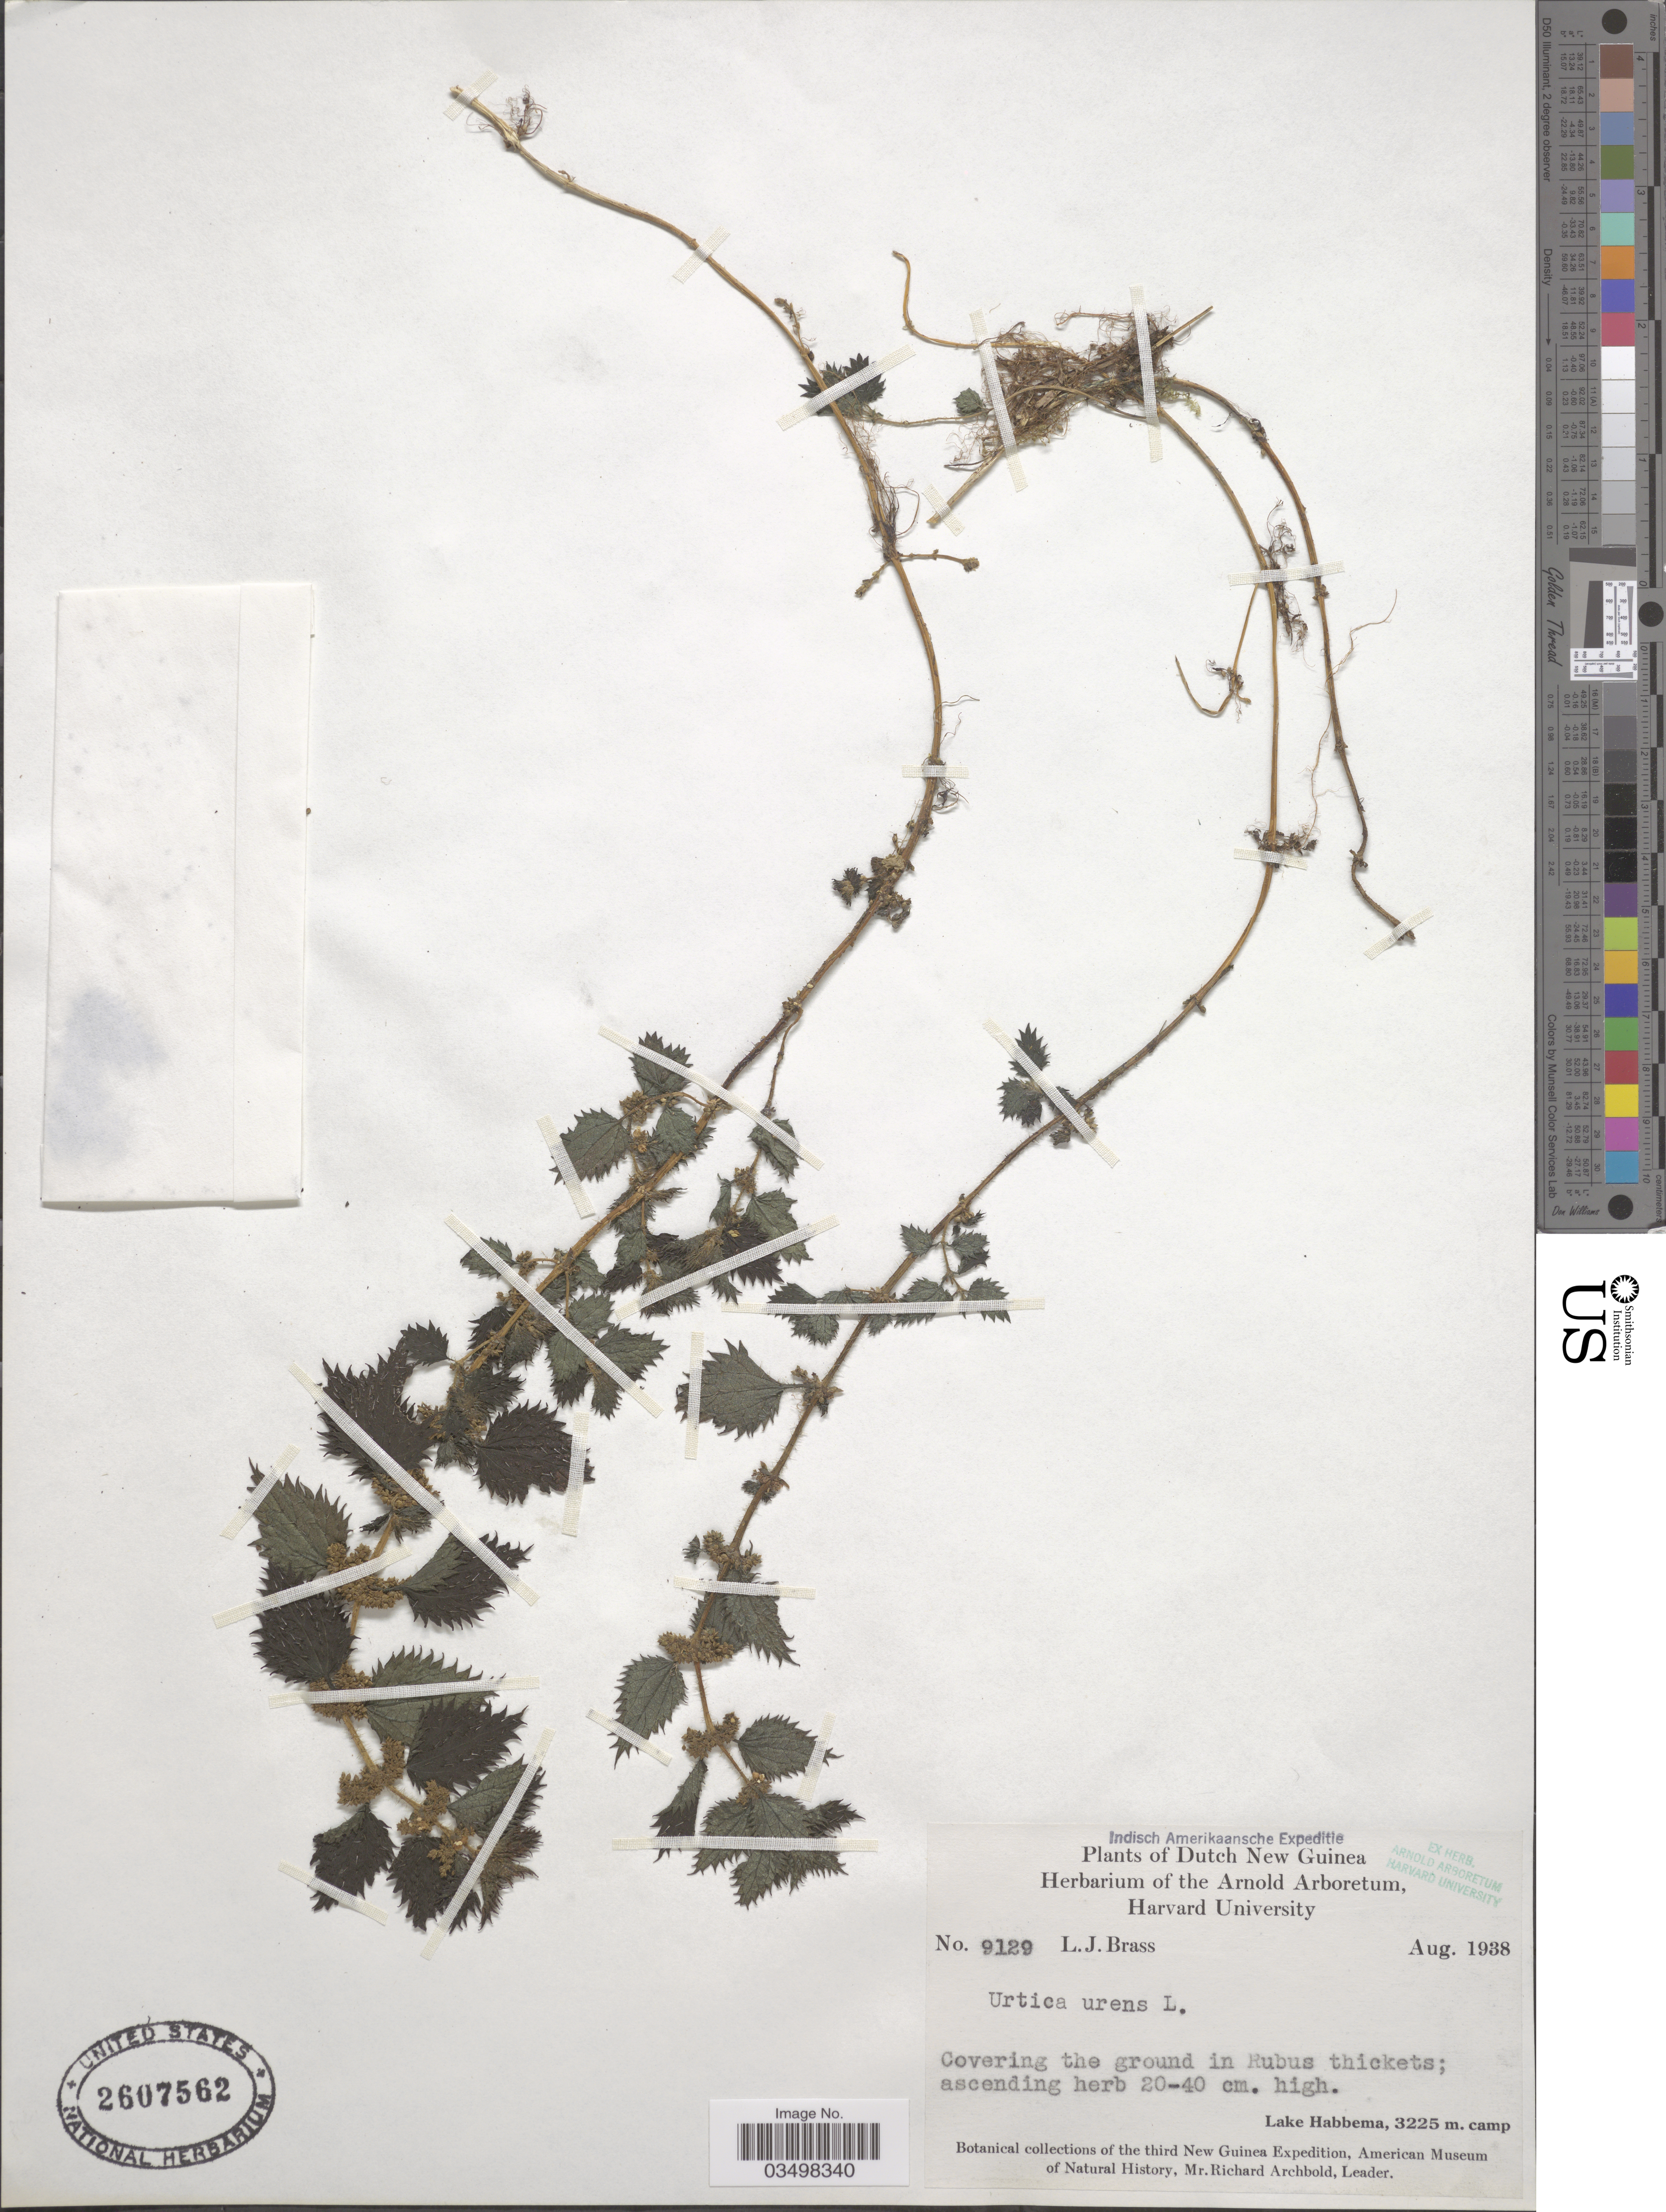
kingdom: Plantae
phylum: Tracheophyta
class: Magnoliopsida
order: Rosales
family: Urticaceae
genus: Urtica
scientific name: Urtica urens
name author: L.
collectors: L. J. Brass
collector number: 9129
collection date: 1938-08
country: Indonesia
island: New Guinea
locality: Dutch New Guinea. Lake Habbema. Camp.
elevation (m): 3225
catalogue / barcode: US 2607562